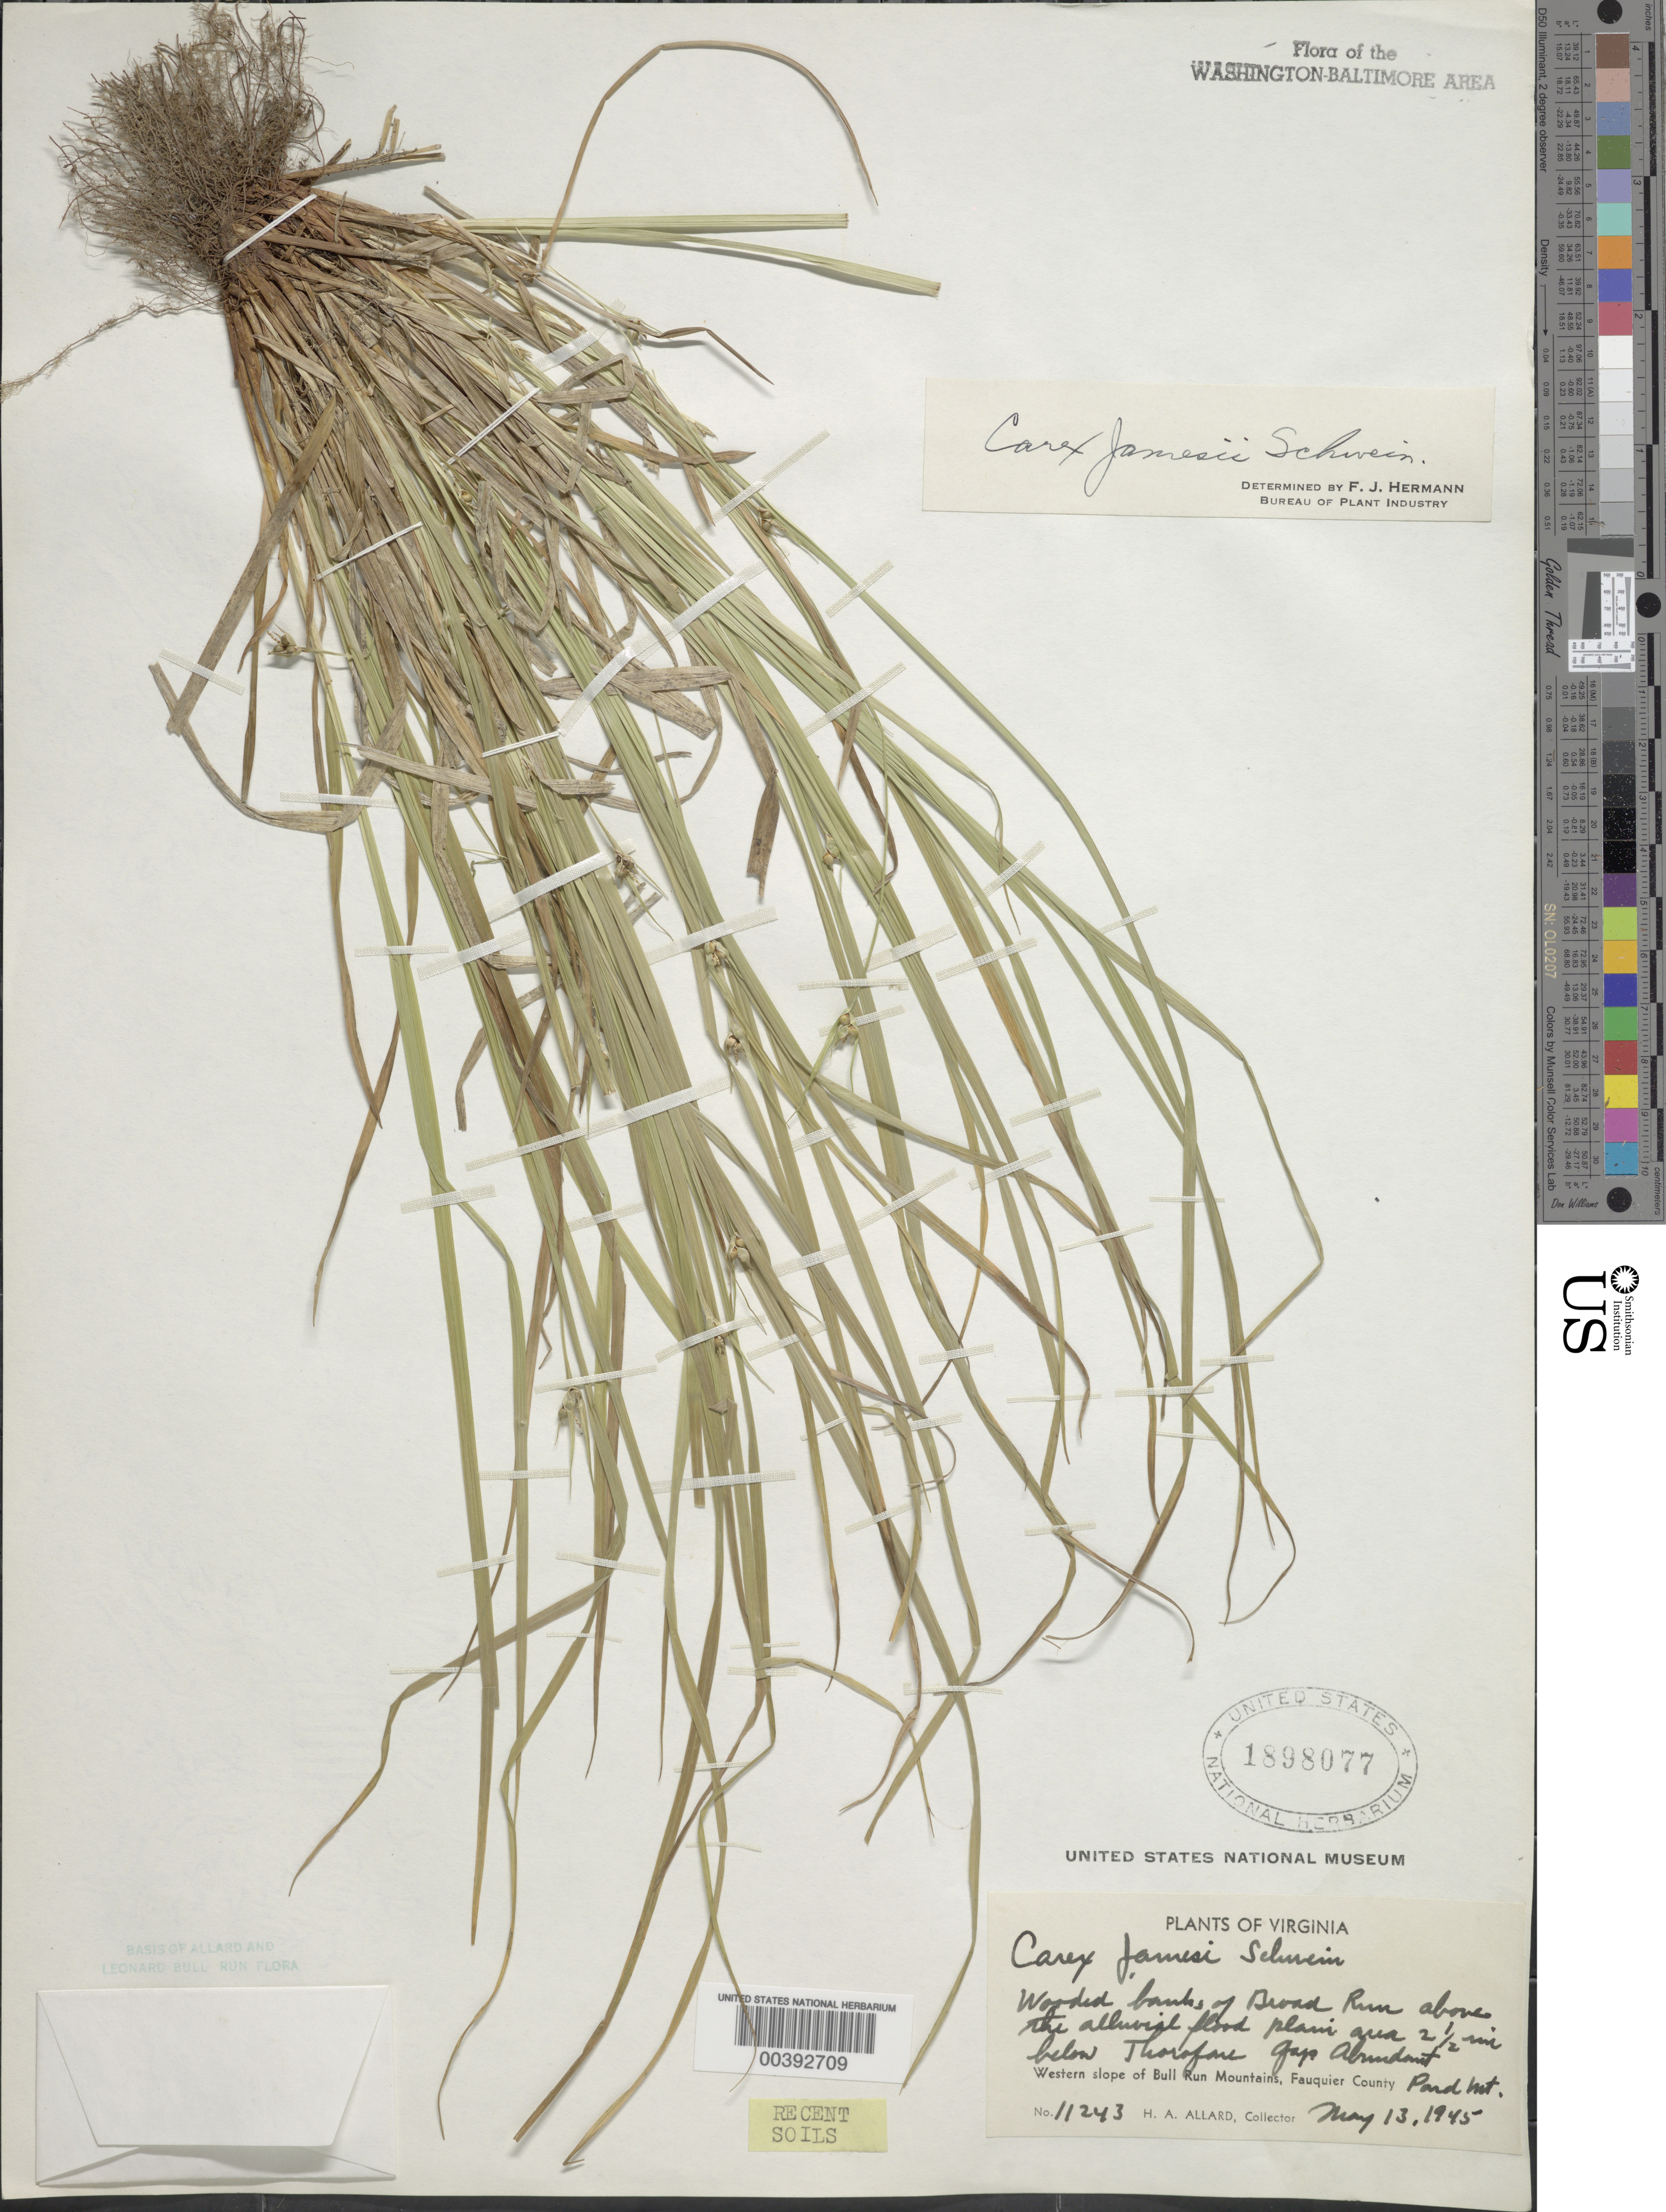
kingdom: Plantae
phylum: Tracheophyta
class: Liliopsida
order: Poales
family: Cyperaceae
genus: Carex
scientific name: Carex jamesii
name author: Schwein.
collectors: H. A. Allard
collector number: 11243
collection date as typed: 13 May 1945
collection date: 1945-05-13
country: United States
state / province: Virginia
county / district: Fauquier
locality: Broad Run below Thorofare Gap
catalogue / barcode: US 1898077